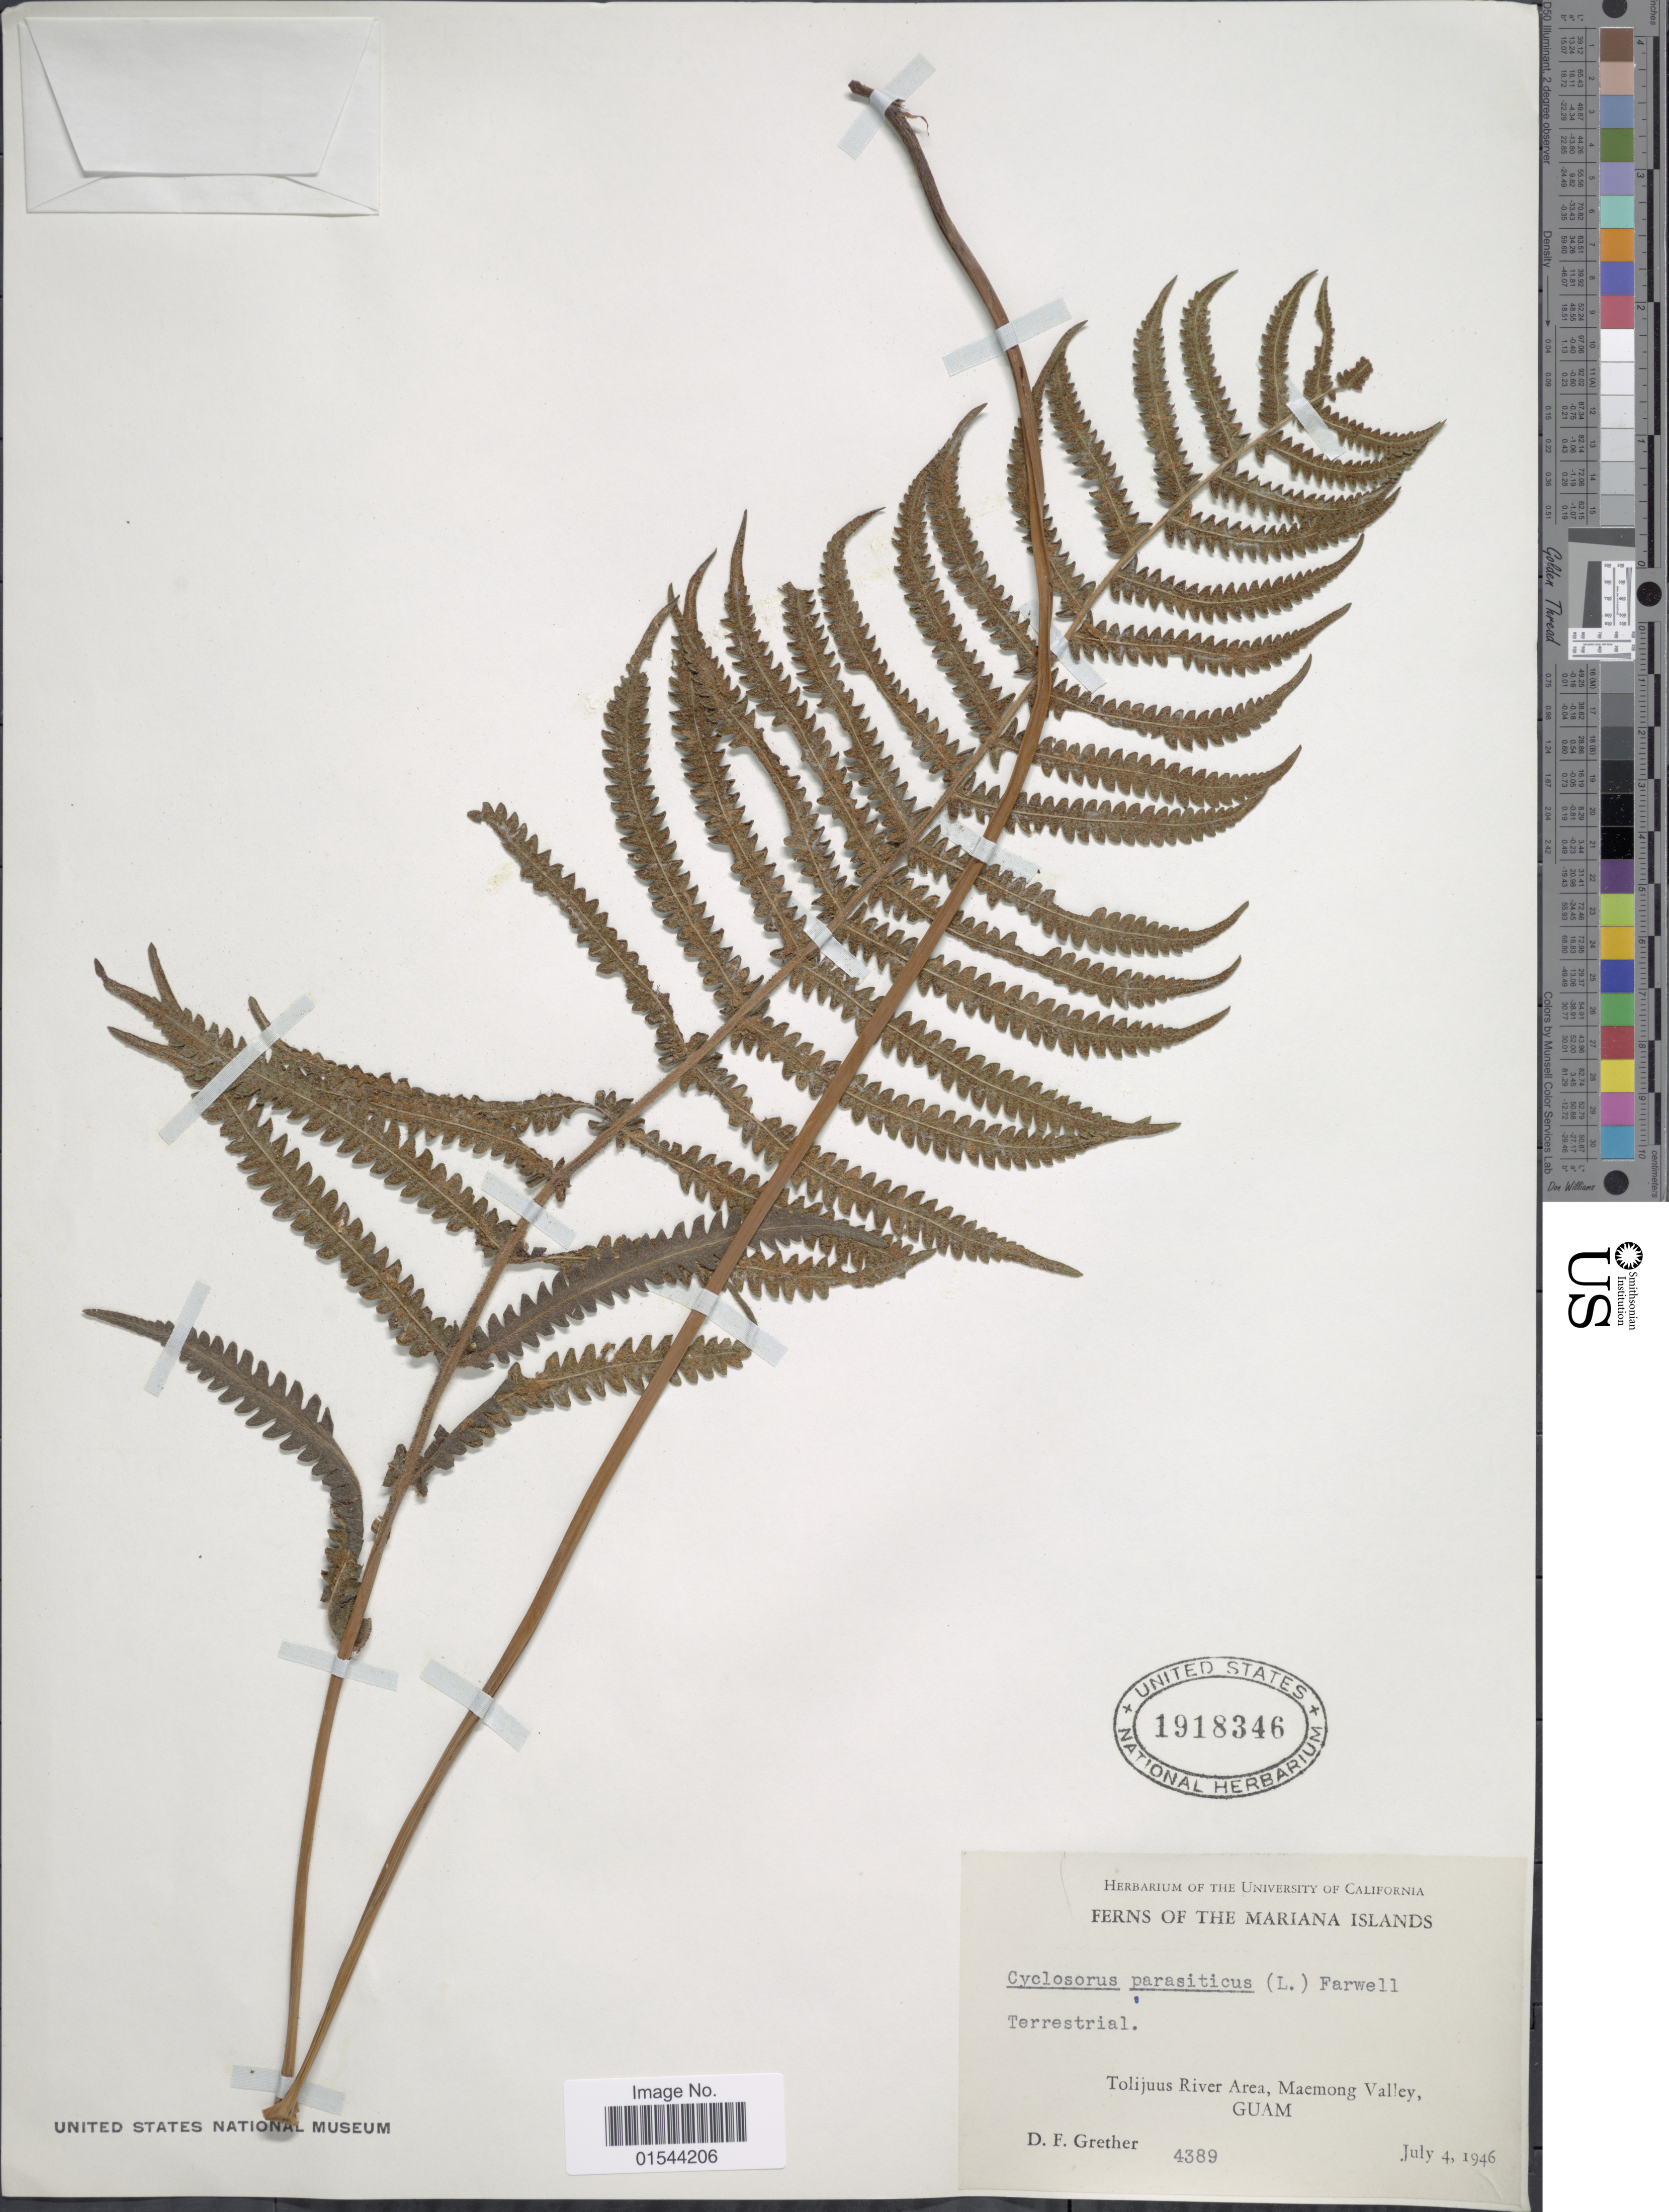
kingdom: Plantae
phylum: Tracheophyta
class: Polypodiopsida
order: Polypodiales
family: Thelypteridaceae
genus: Christella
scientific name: Christella parasitica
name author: (L.) H. Lév.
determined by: Wagner, W. L., (BOT), Smithsonian Institution - National Museum of Natural History (UNITED STATES)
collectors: D. F. Grether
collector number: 4389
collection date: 1946-07-04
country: Guam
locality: The Mariana Islands, Tolijuus River Area, Maemong Valley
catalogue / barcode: US 1918346